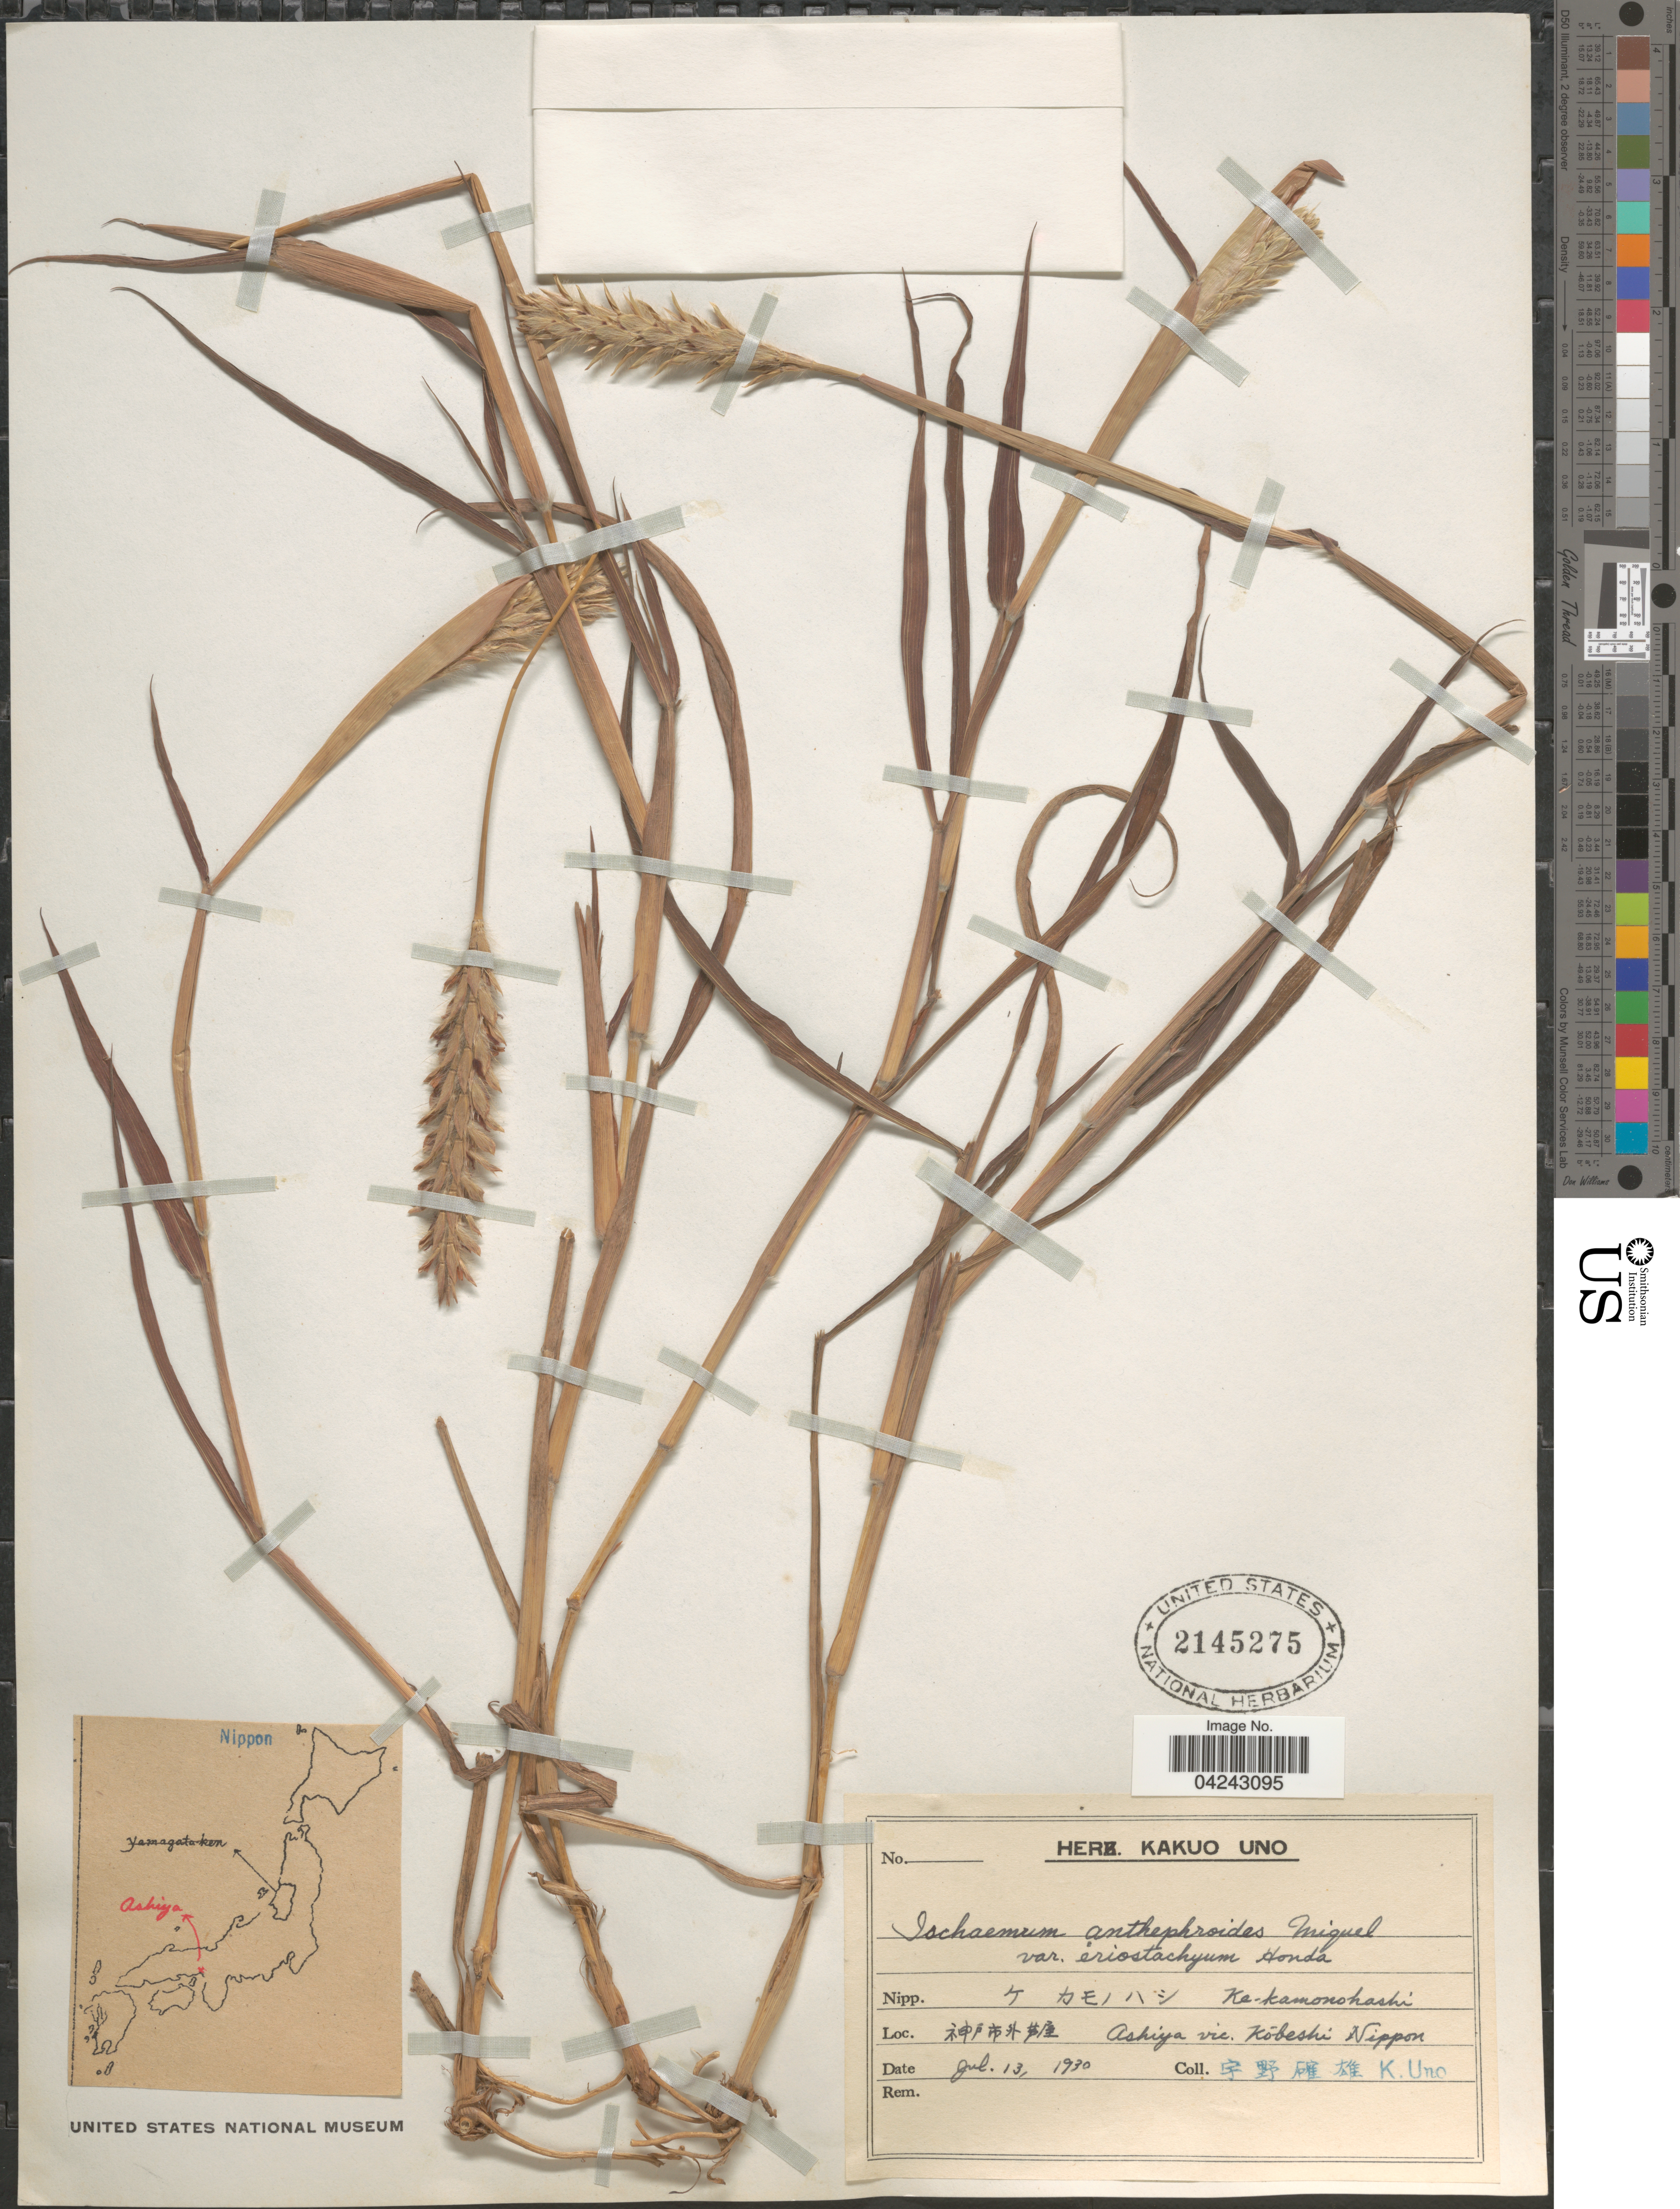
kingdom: Plantae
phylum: Tracheophyta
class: Liliopsida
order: Poales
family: Poaceae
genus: Ischaemum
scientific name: Ischaemum anthephoroides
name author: (Steud.) Miq.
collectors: K. Uno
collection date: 1930-07-13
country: Japan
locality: X. Ashiya vic. Kobeshi Nippon.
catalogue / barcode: US 2145275